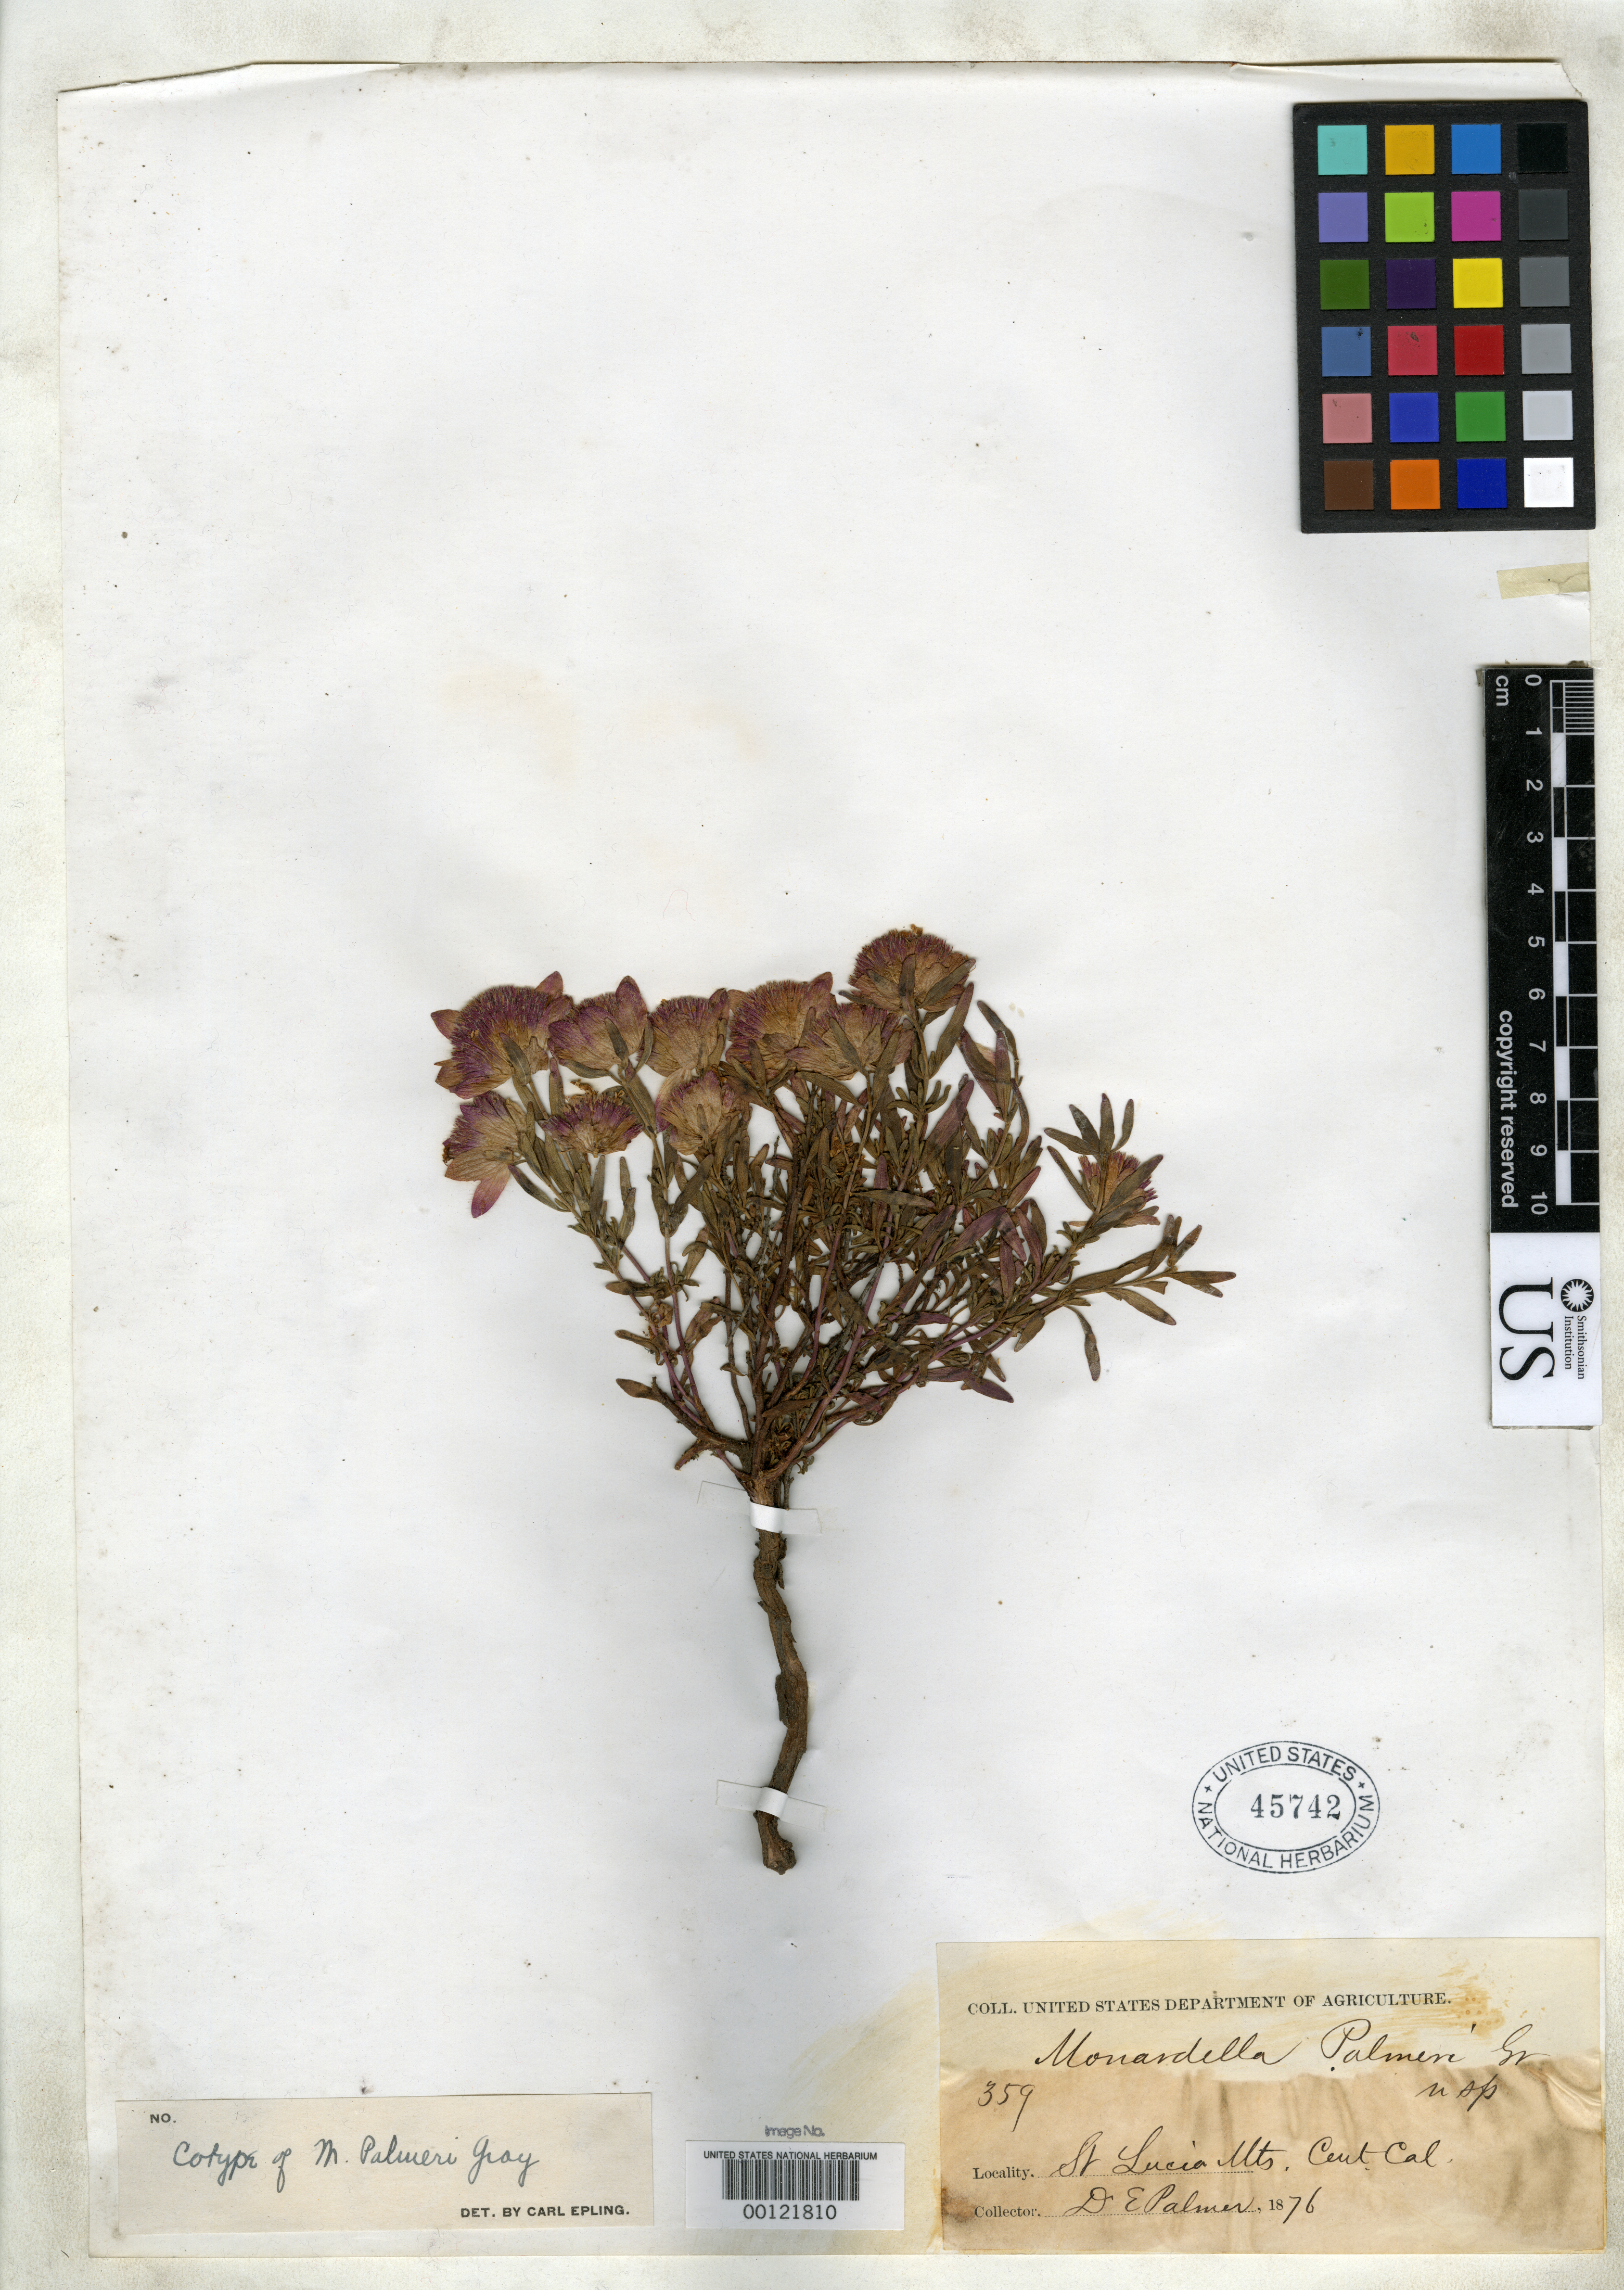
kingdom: Plantae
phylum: Tracheophyta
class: Magnoliopsida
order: Lamiales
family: Lamiaceae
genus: Monardella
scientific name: Monardella palmeri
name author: A. Gray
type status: Isotype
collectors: E. Palmer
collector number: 359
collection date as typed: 1876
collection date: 1876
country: United States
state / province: California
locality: St. Lucia Mts.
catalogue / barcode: US 45742